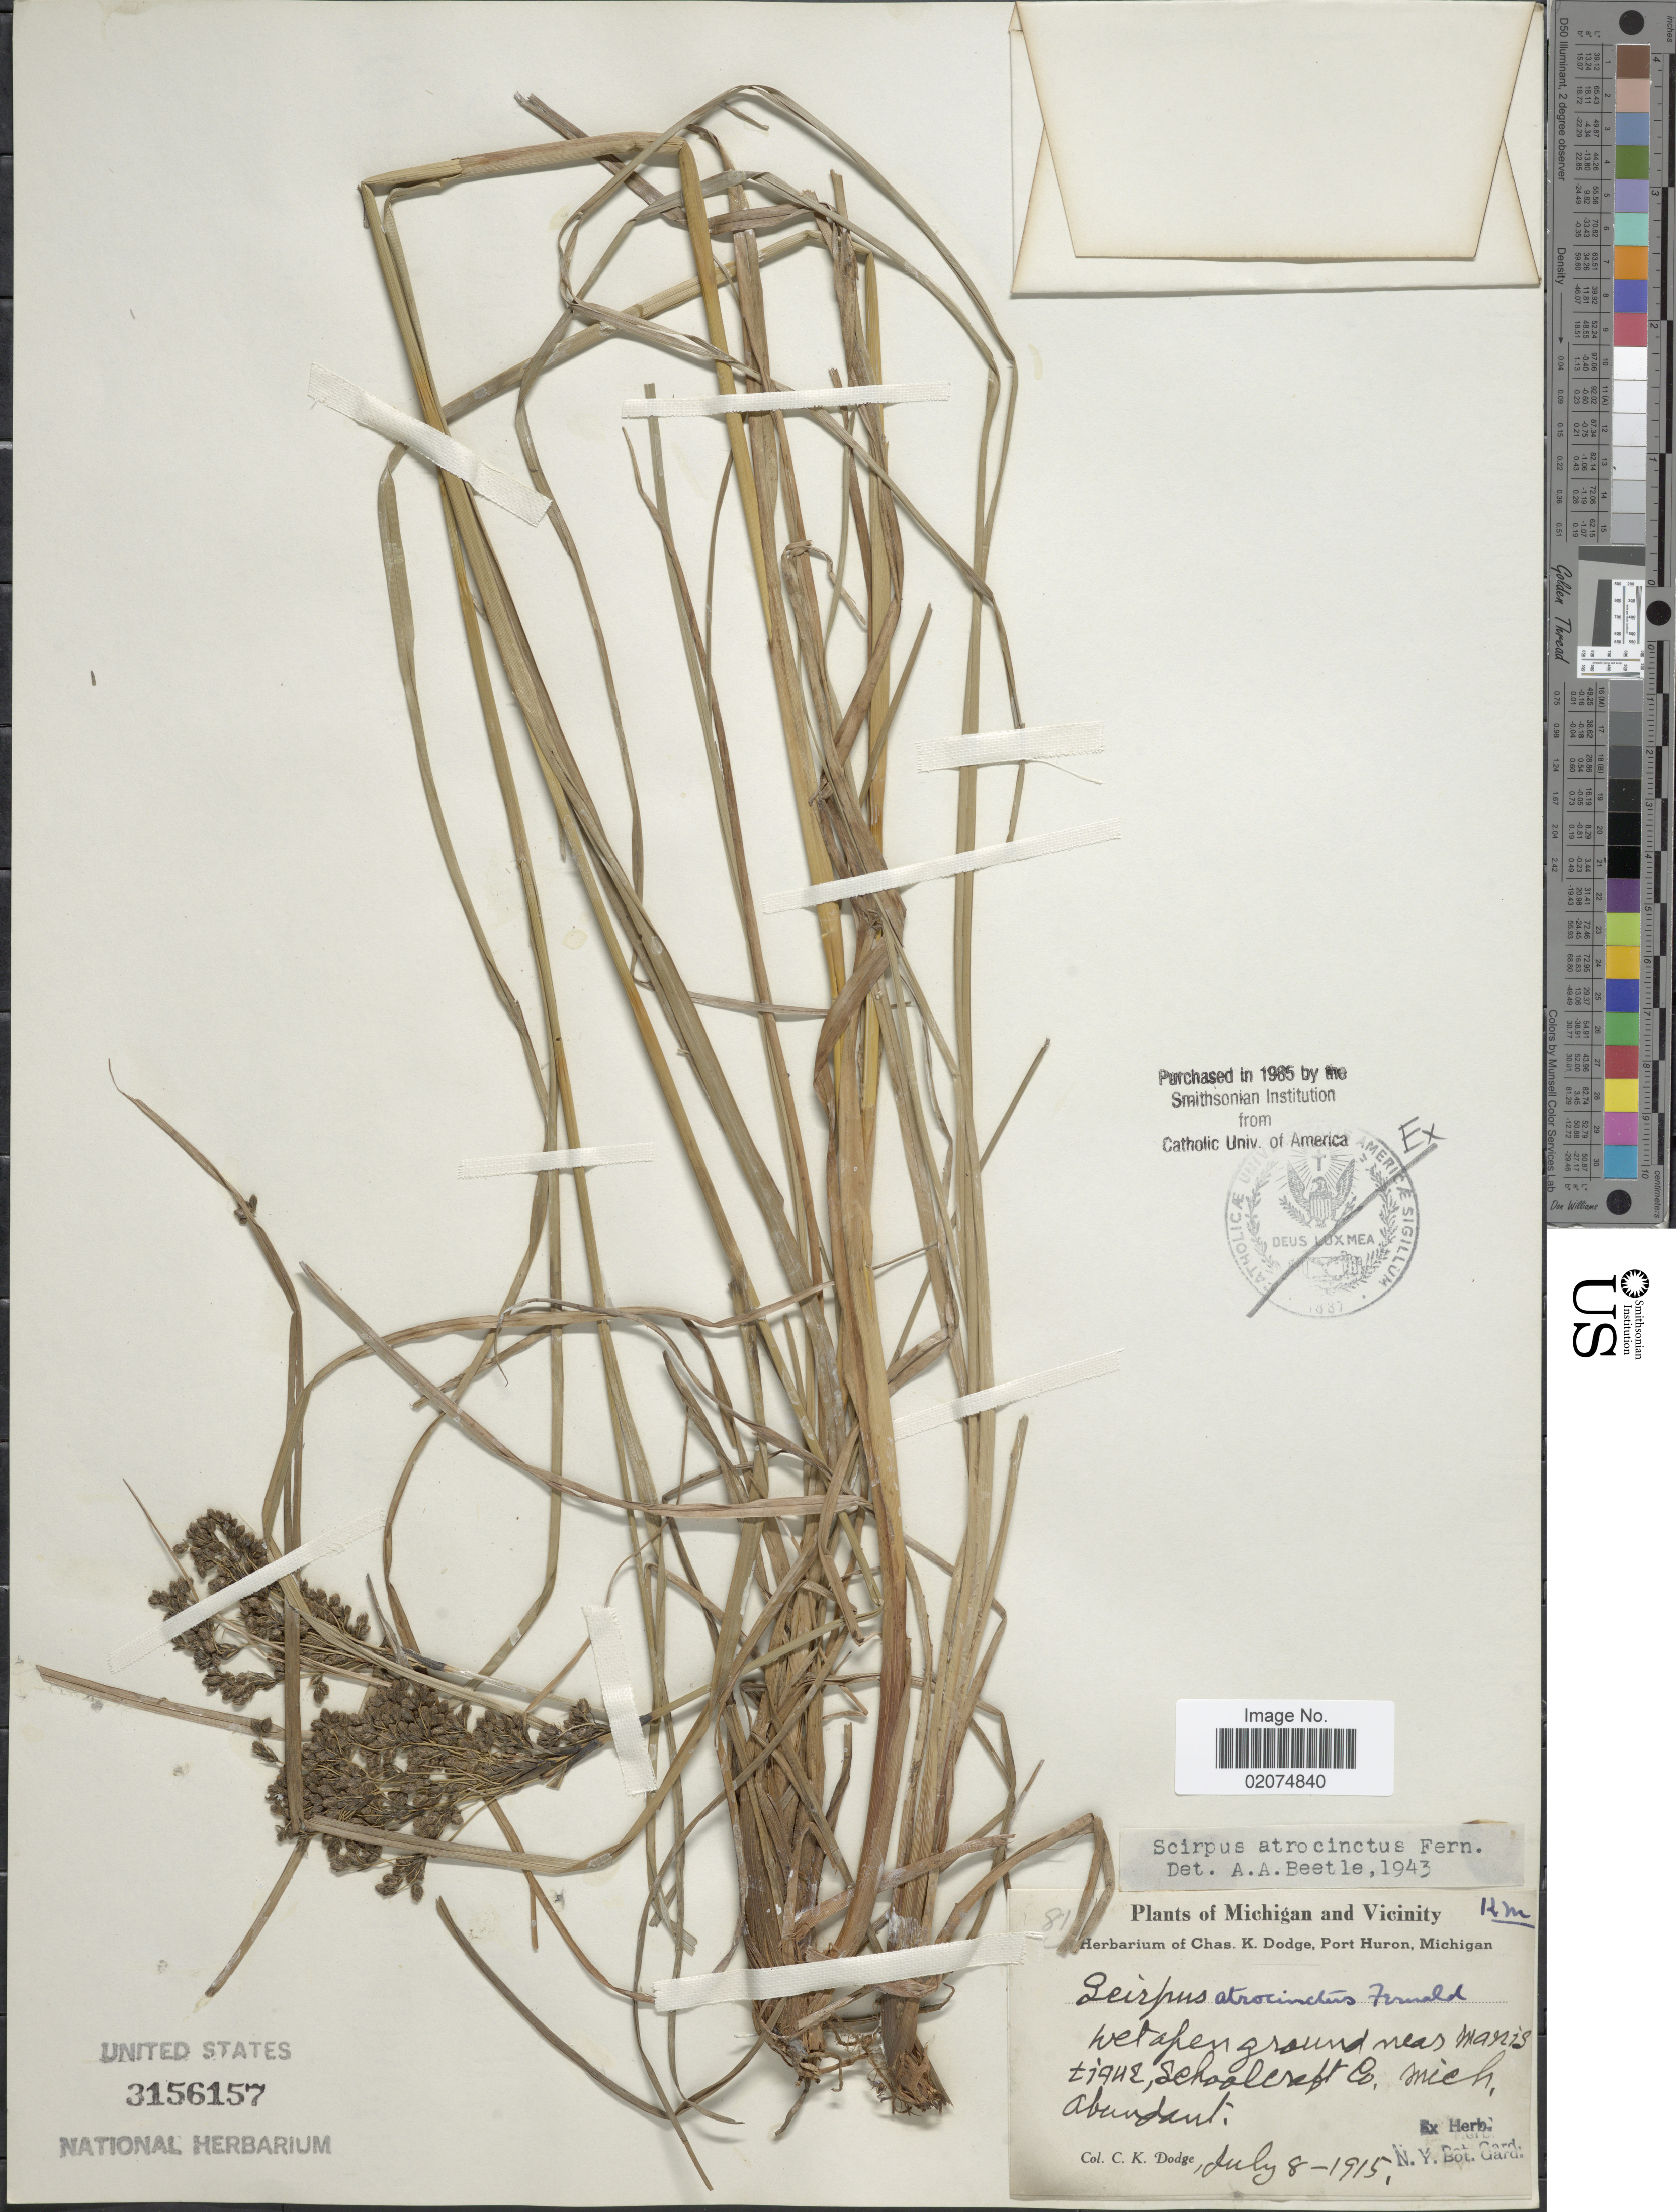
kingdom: Plantae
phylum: Tracheophyta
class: Liliopsida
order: Poales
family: Cyperaceae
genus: Scirpus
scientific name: Scirpus atrocinctus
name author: Fernald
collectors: C. Dodge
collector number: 81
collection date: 1915-07-08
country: United States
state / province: Michigan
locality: Michigan and Vicinity, near Manistique, Schoolcraft Co., Mich.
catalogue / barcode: US 3156157